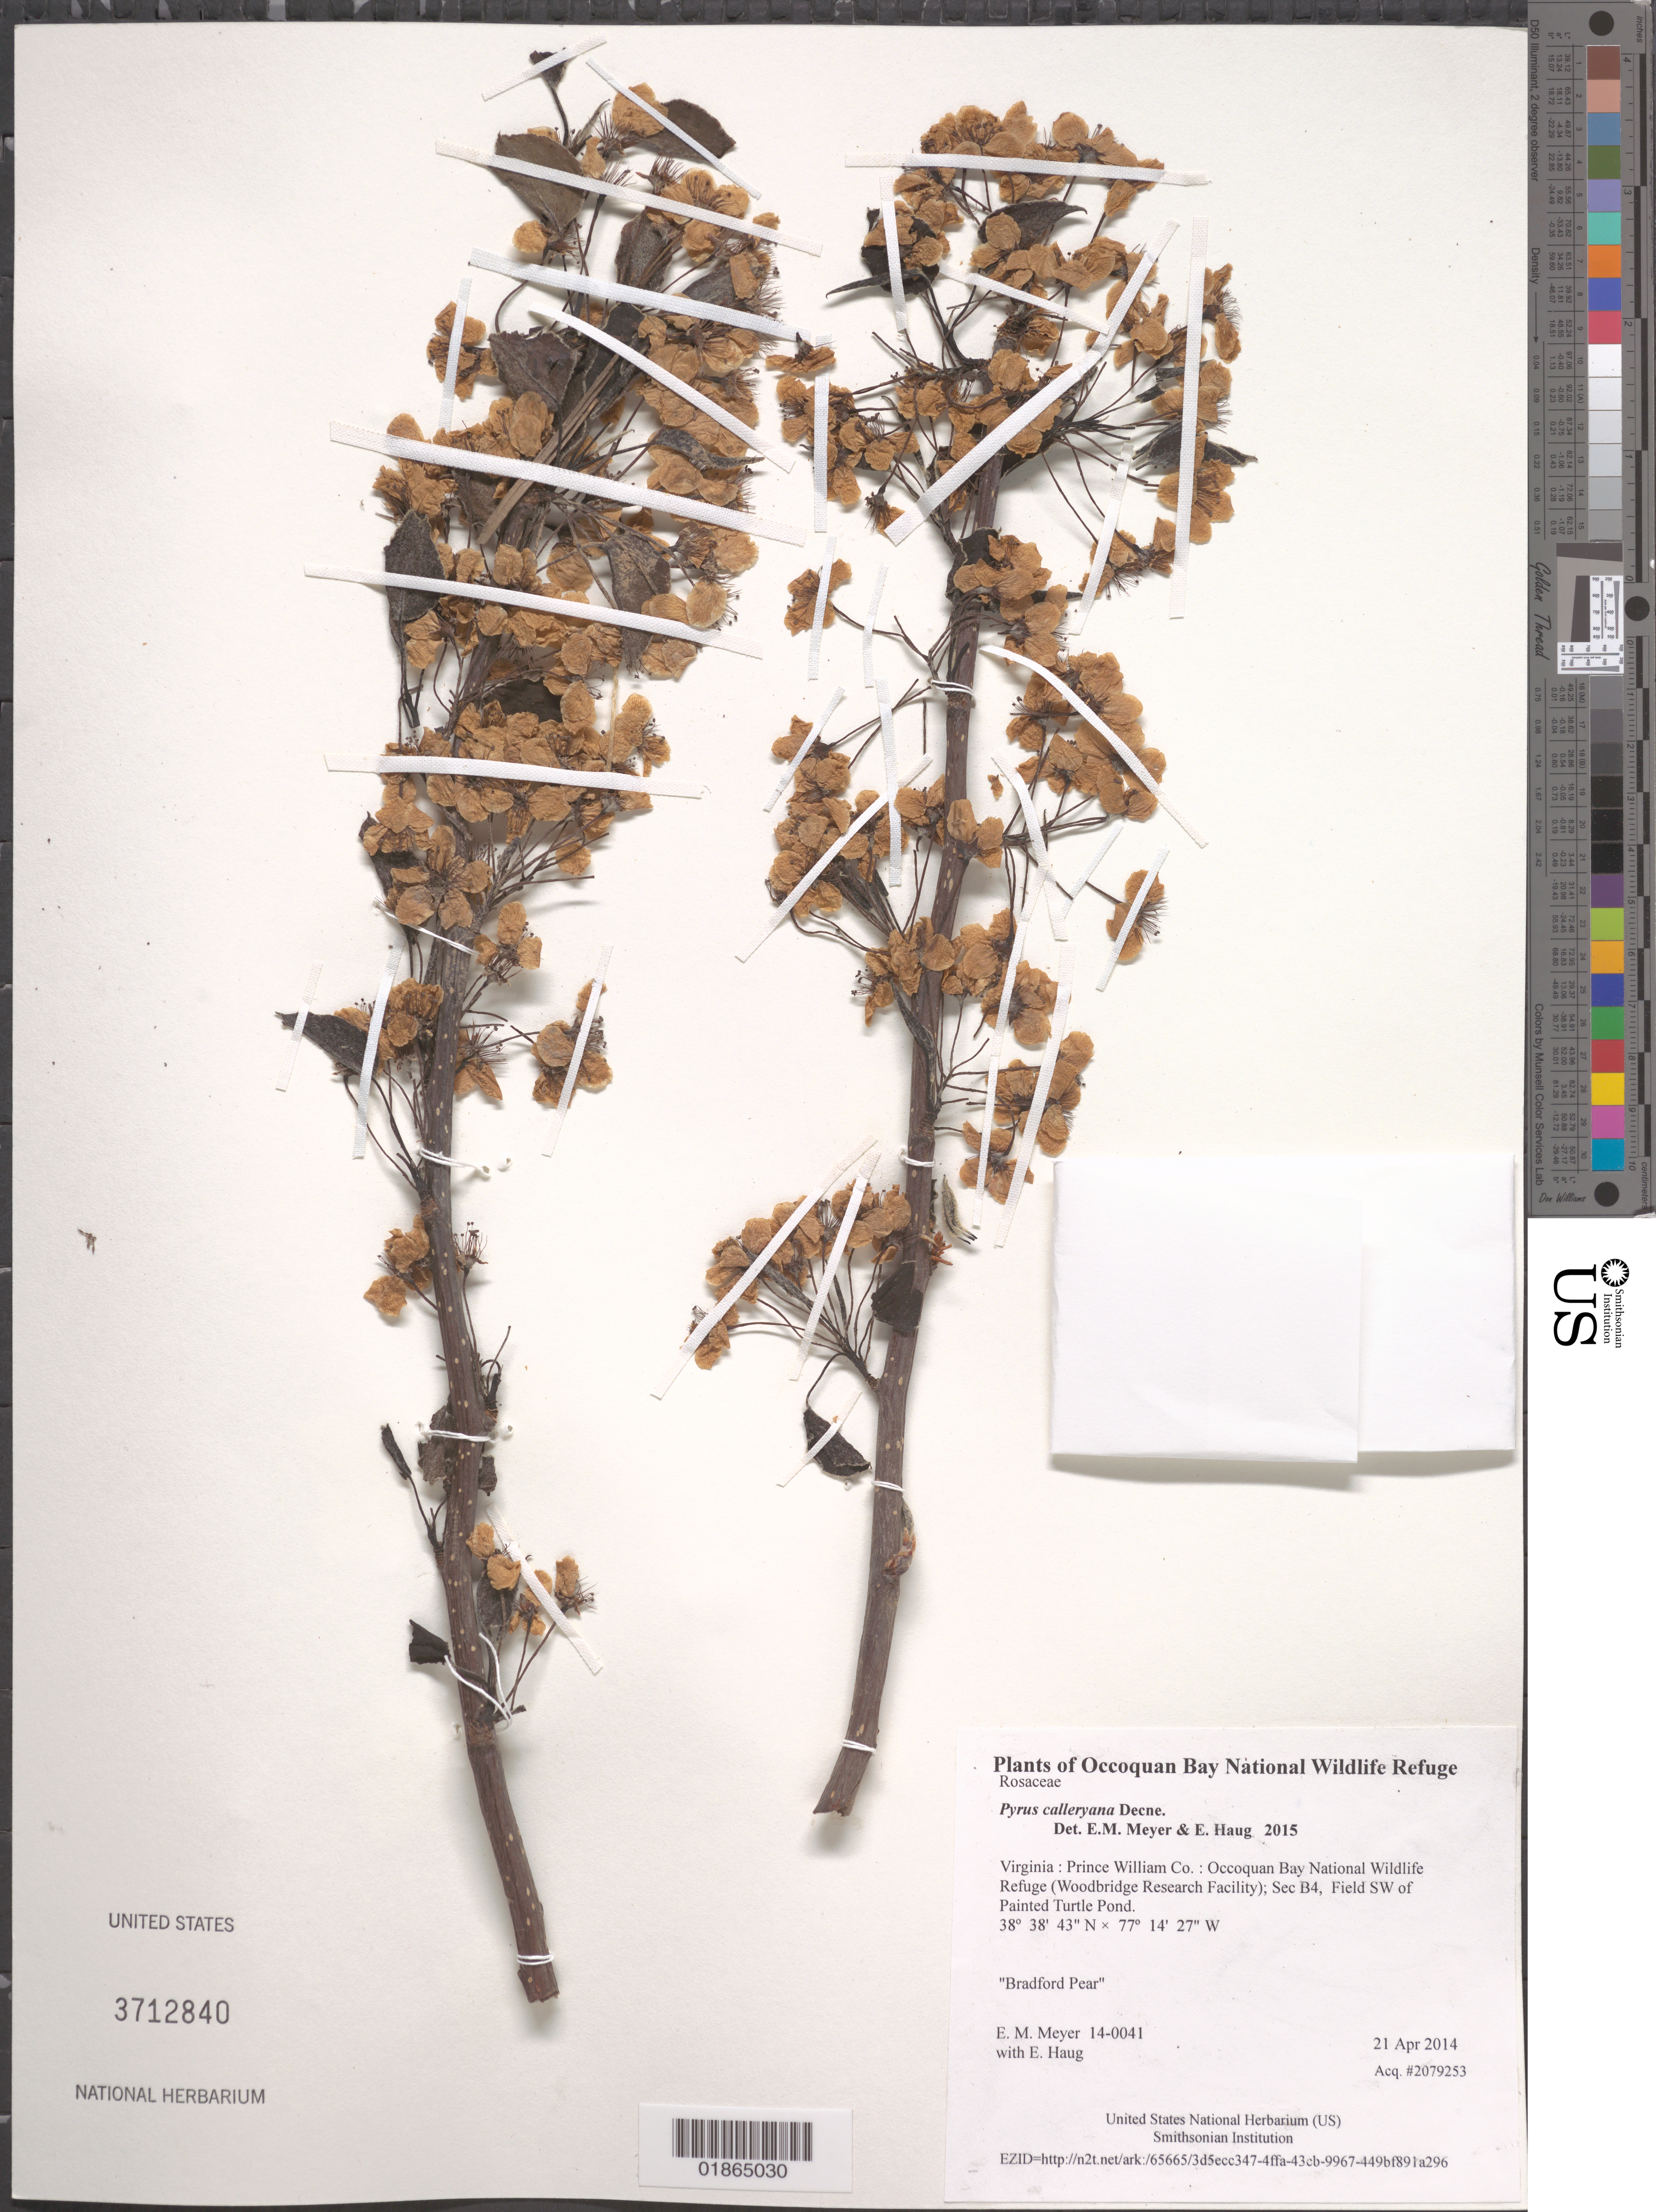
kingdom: Plantae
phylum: Tracheophyta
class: Magnoliopsida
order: Rosales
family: Rosaceae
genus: Pyrus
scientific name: Pyrus calleryana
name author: Decne.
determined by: Meyer, E. M.; Haug, E.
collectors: E. M. Meyer & E. Haug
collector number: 14-0041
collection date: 2014-04-21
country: United States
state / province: Virginia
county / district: Prince William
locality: Occoquan Bay National Wildlife Refuge (Woodbridge Research Facility); Sec B4, Field SW of Painted Turtle Pond.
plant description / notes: Bradford Pear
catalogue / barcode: US 3712840